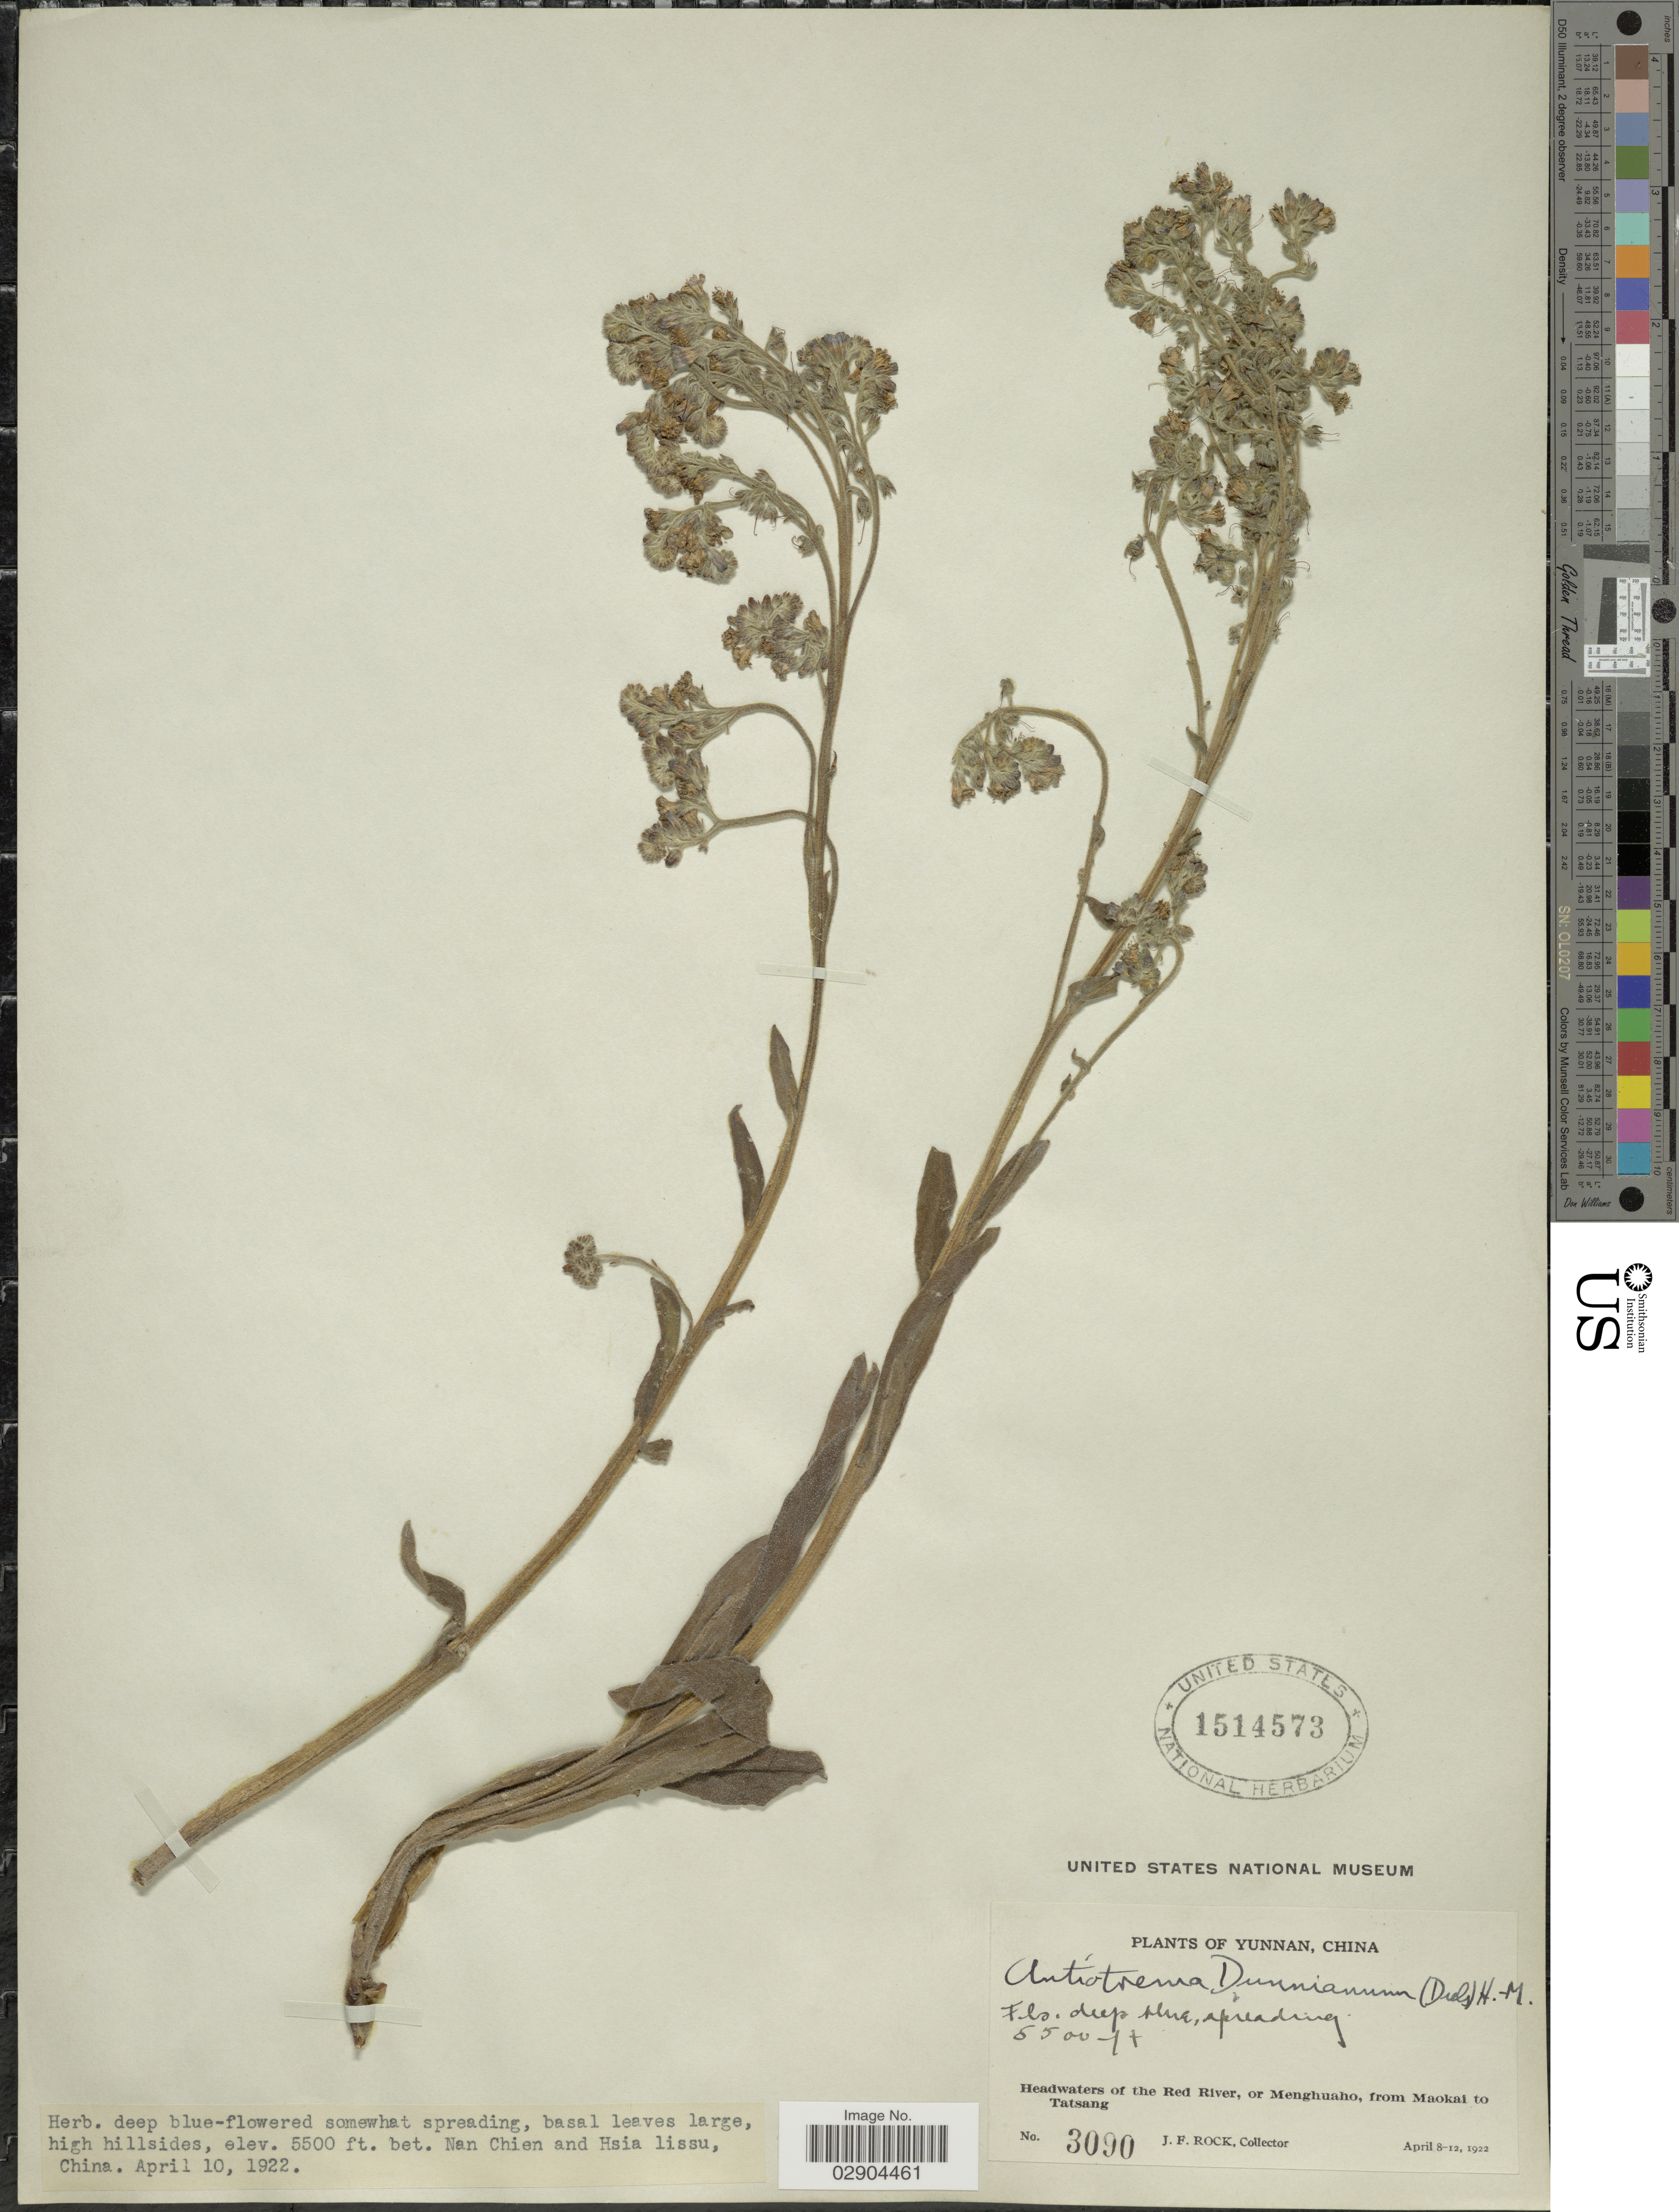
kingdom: Plantae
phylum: Tracheophyta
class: Magnoliopsida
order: Boraginales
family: Boraginaceae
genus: Antiotrema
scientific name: Antiotrema dunnianum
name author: (Diels) Hand.-Mazz.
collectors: J. Rock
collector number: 3090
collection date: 1922-04-10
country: China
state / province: Yunnan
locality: Headwaters of the Red River, or Menghuaho, from Maokal to Tatsang. Nan Chien and Hsia lissu.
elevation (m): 1676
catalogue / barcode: US 1514573